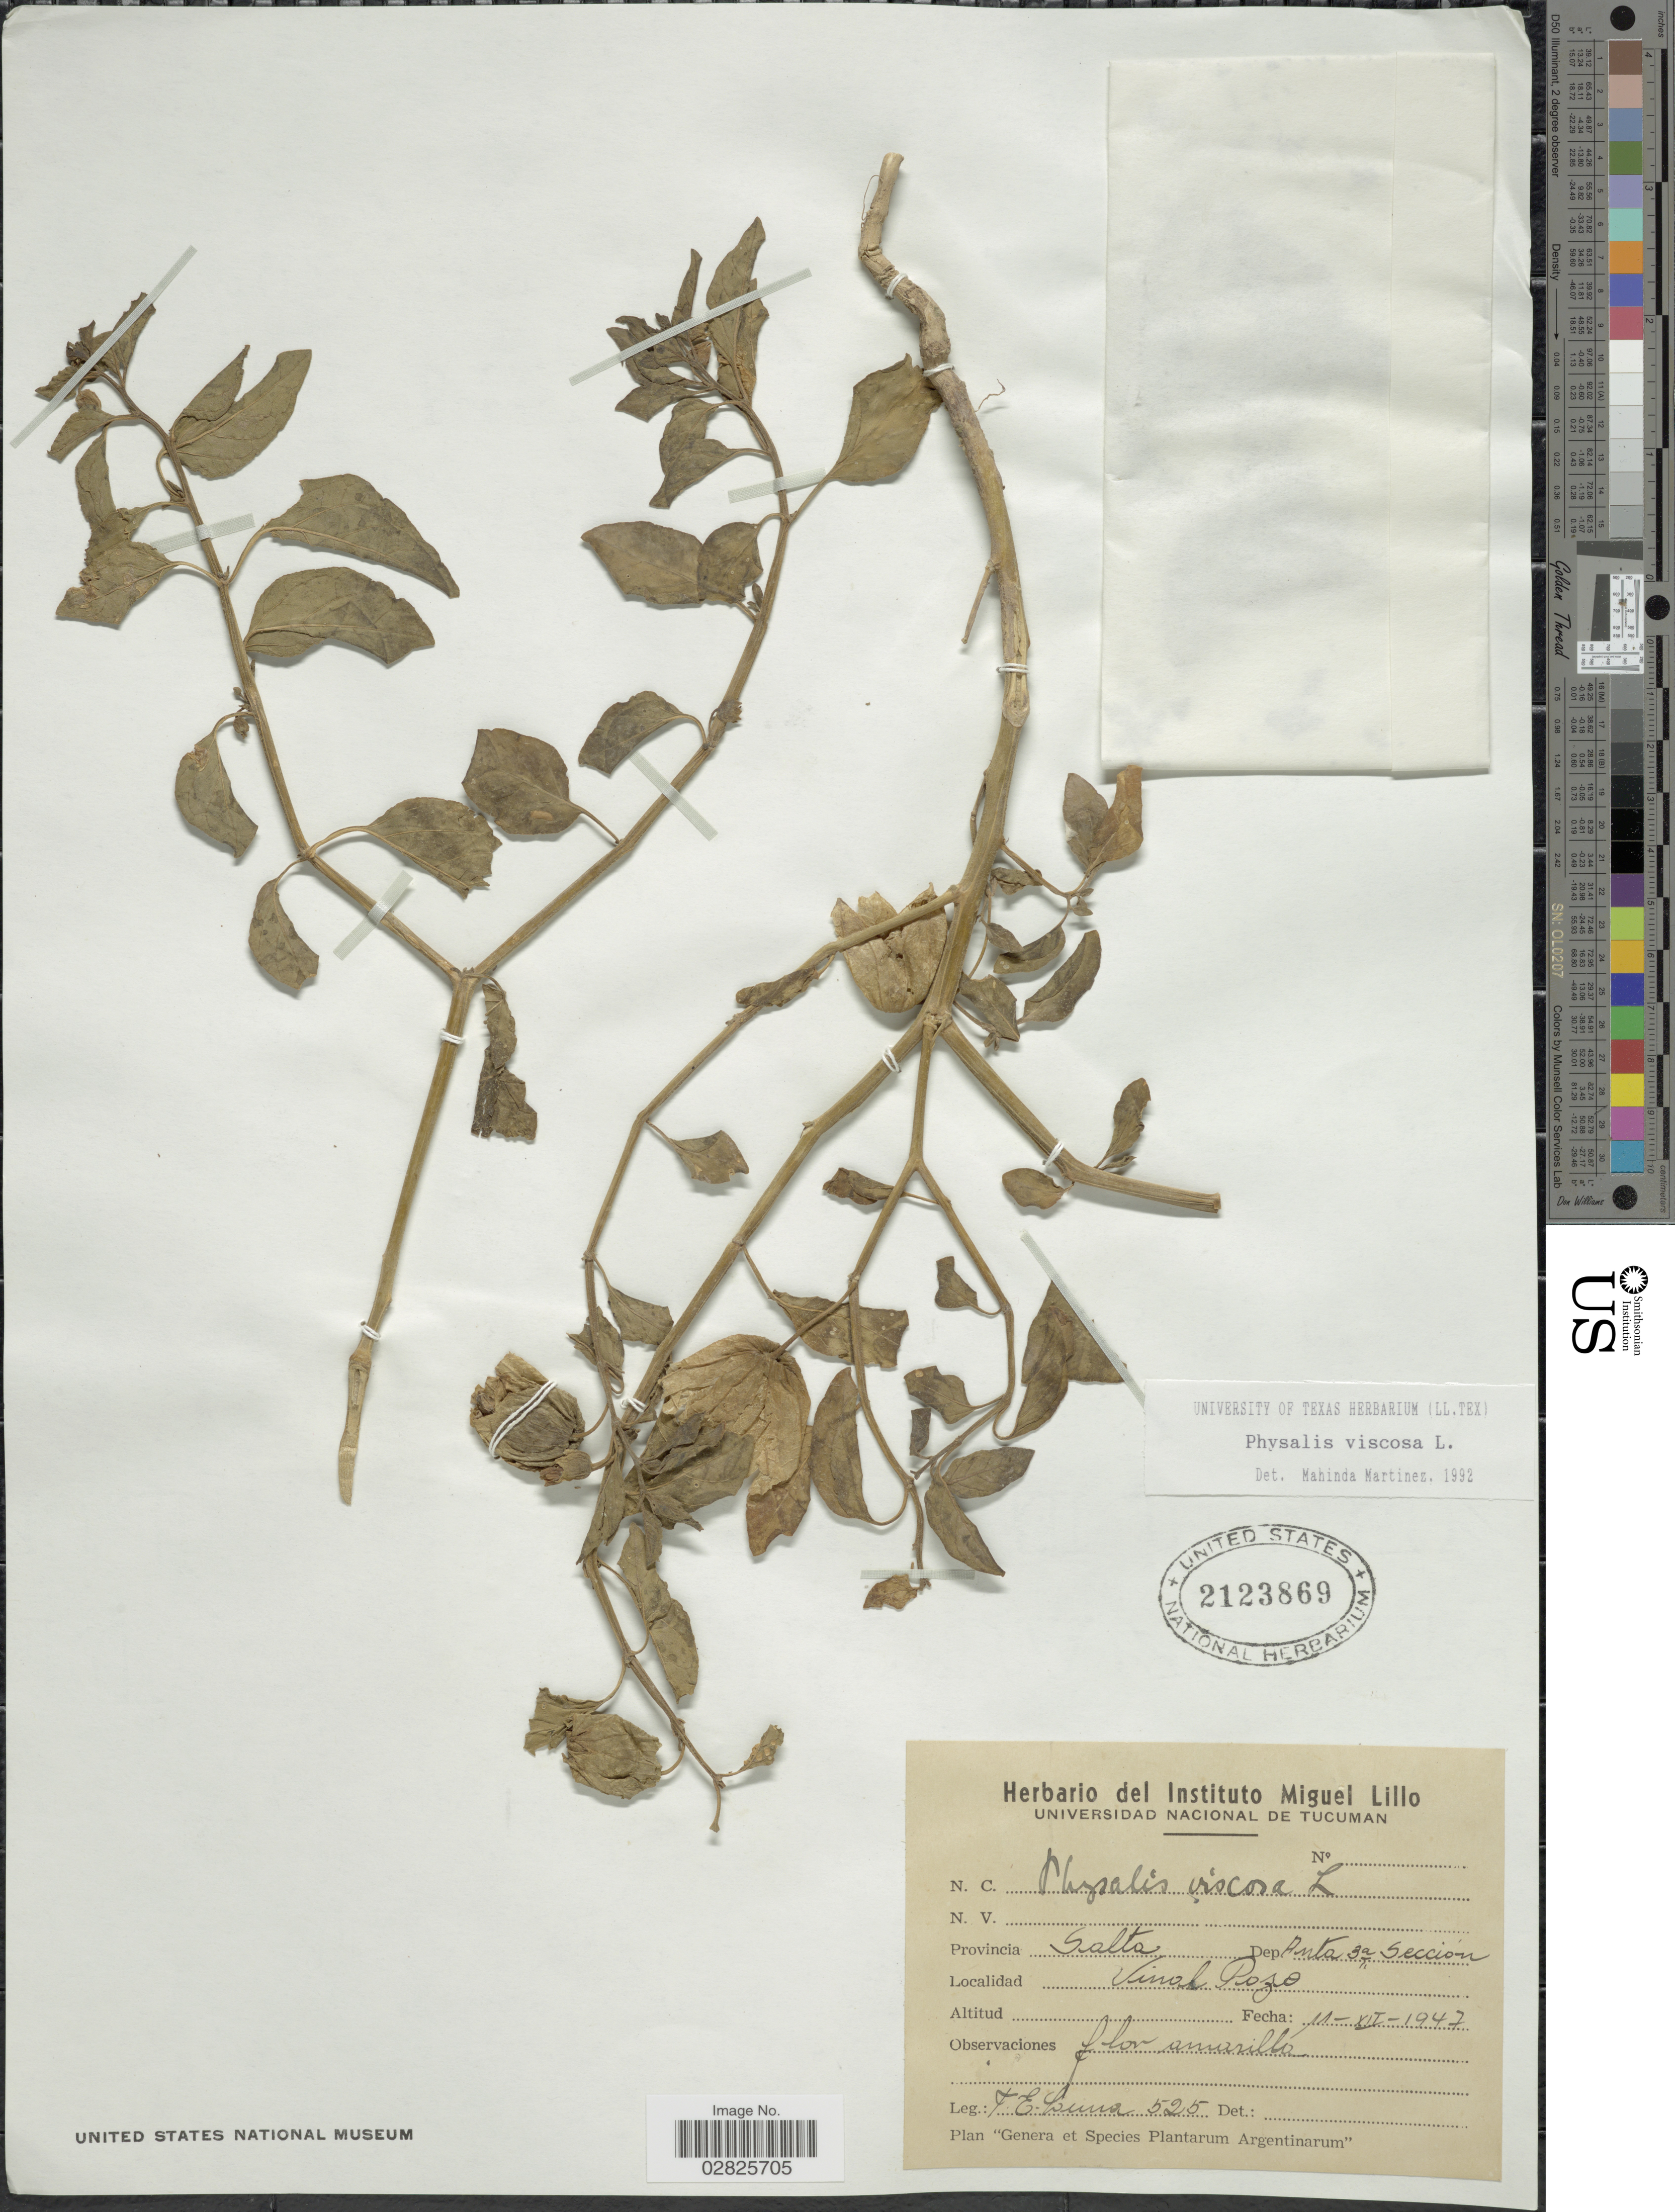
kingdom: Plantae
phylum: Tracheophyta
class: Magnoliopsida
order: Solanales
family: Solanaceae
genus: Physalis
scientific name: Physalis viscosa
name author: L.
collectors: F. E. Luna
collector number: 525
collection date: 1947-12-11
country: Argentina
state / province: Salta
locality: Dep. Anta 3a Seccion. Vinol Pozo.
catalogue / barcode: US 2123869